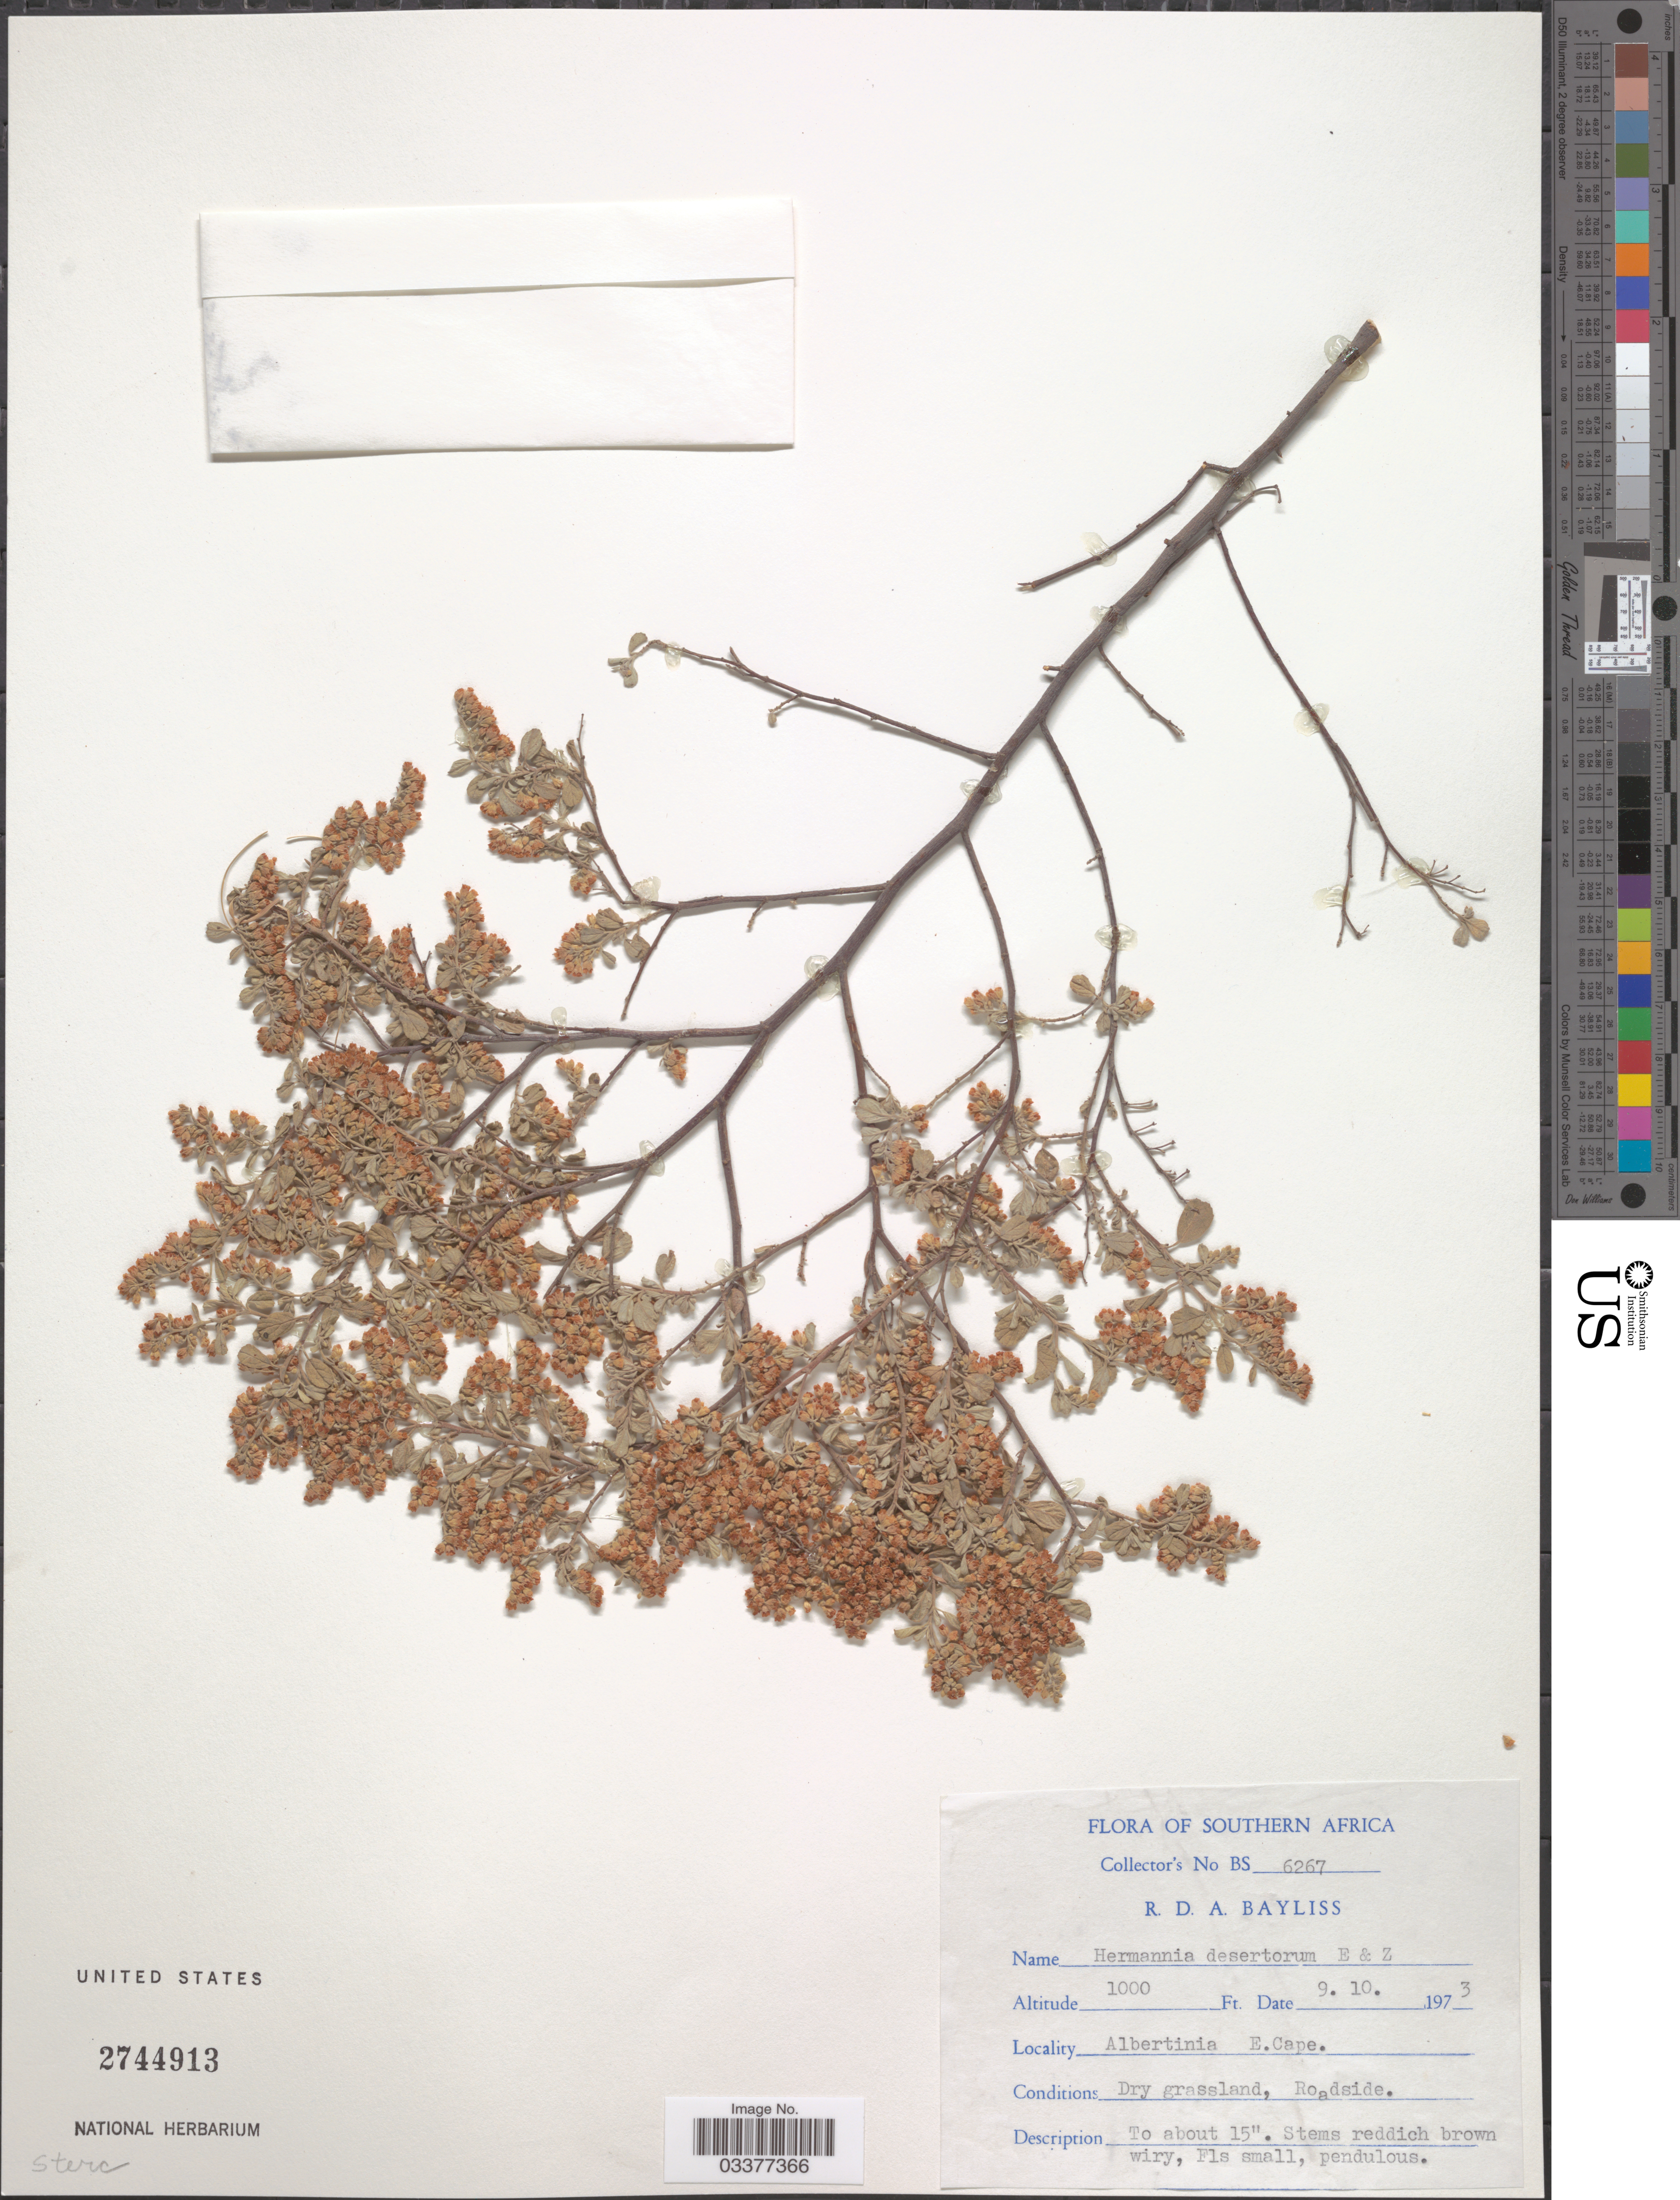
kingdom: Plantae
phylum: Tracheophyta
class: Magnoliopsida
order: Malvales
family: Malvaceae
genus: Hermannia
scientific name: Hermannia desertorum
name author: Eckl. & Zeyh.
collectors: R. Bayliss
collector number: BS6267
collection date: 1973-10-09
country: South Africa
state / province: Eastern Cape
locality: Southern Africa. Albertinia.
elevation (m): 305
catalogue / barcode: US 2744913